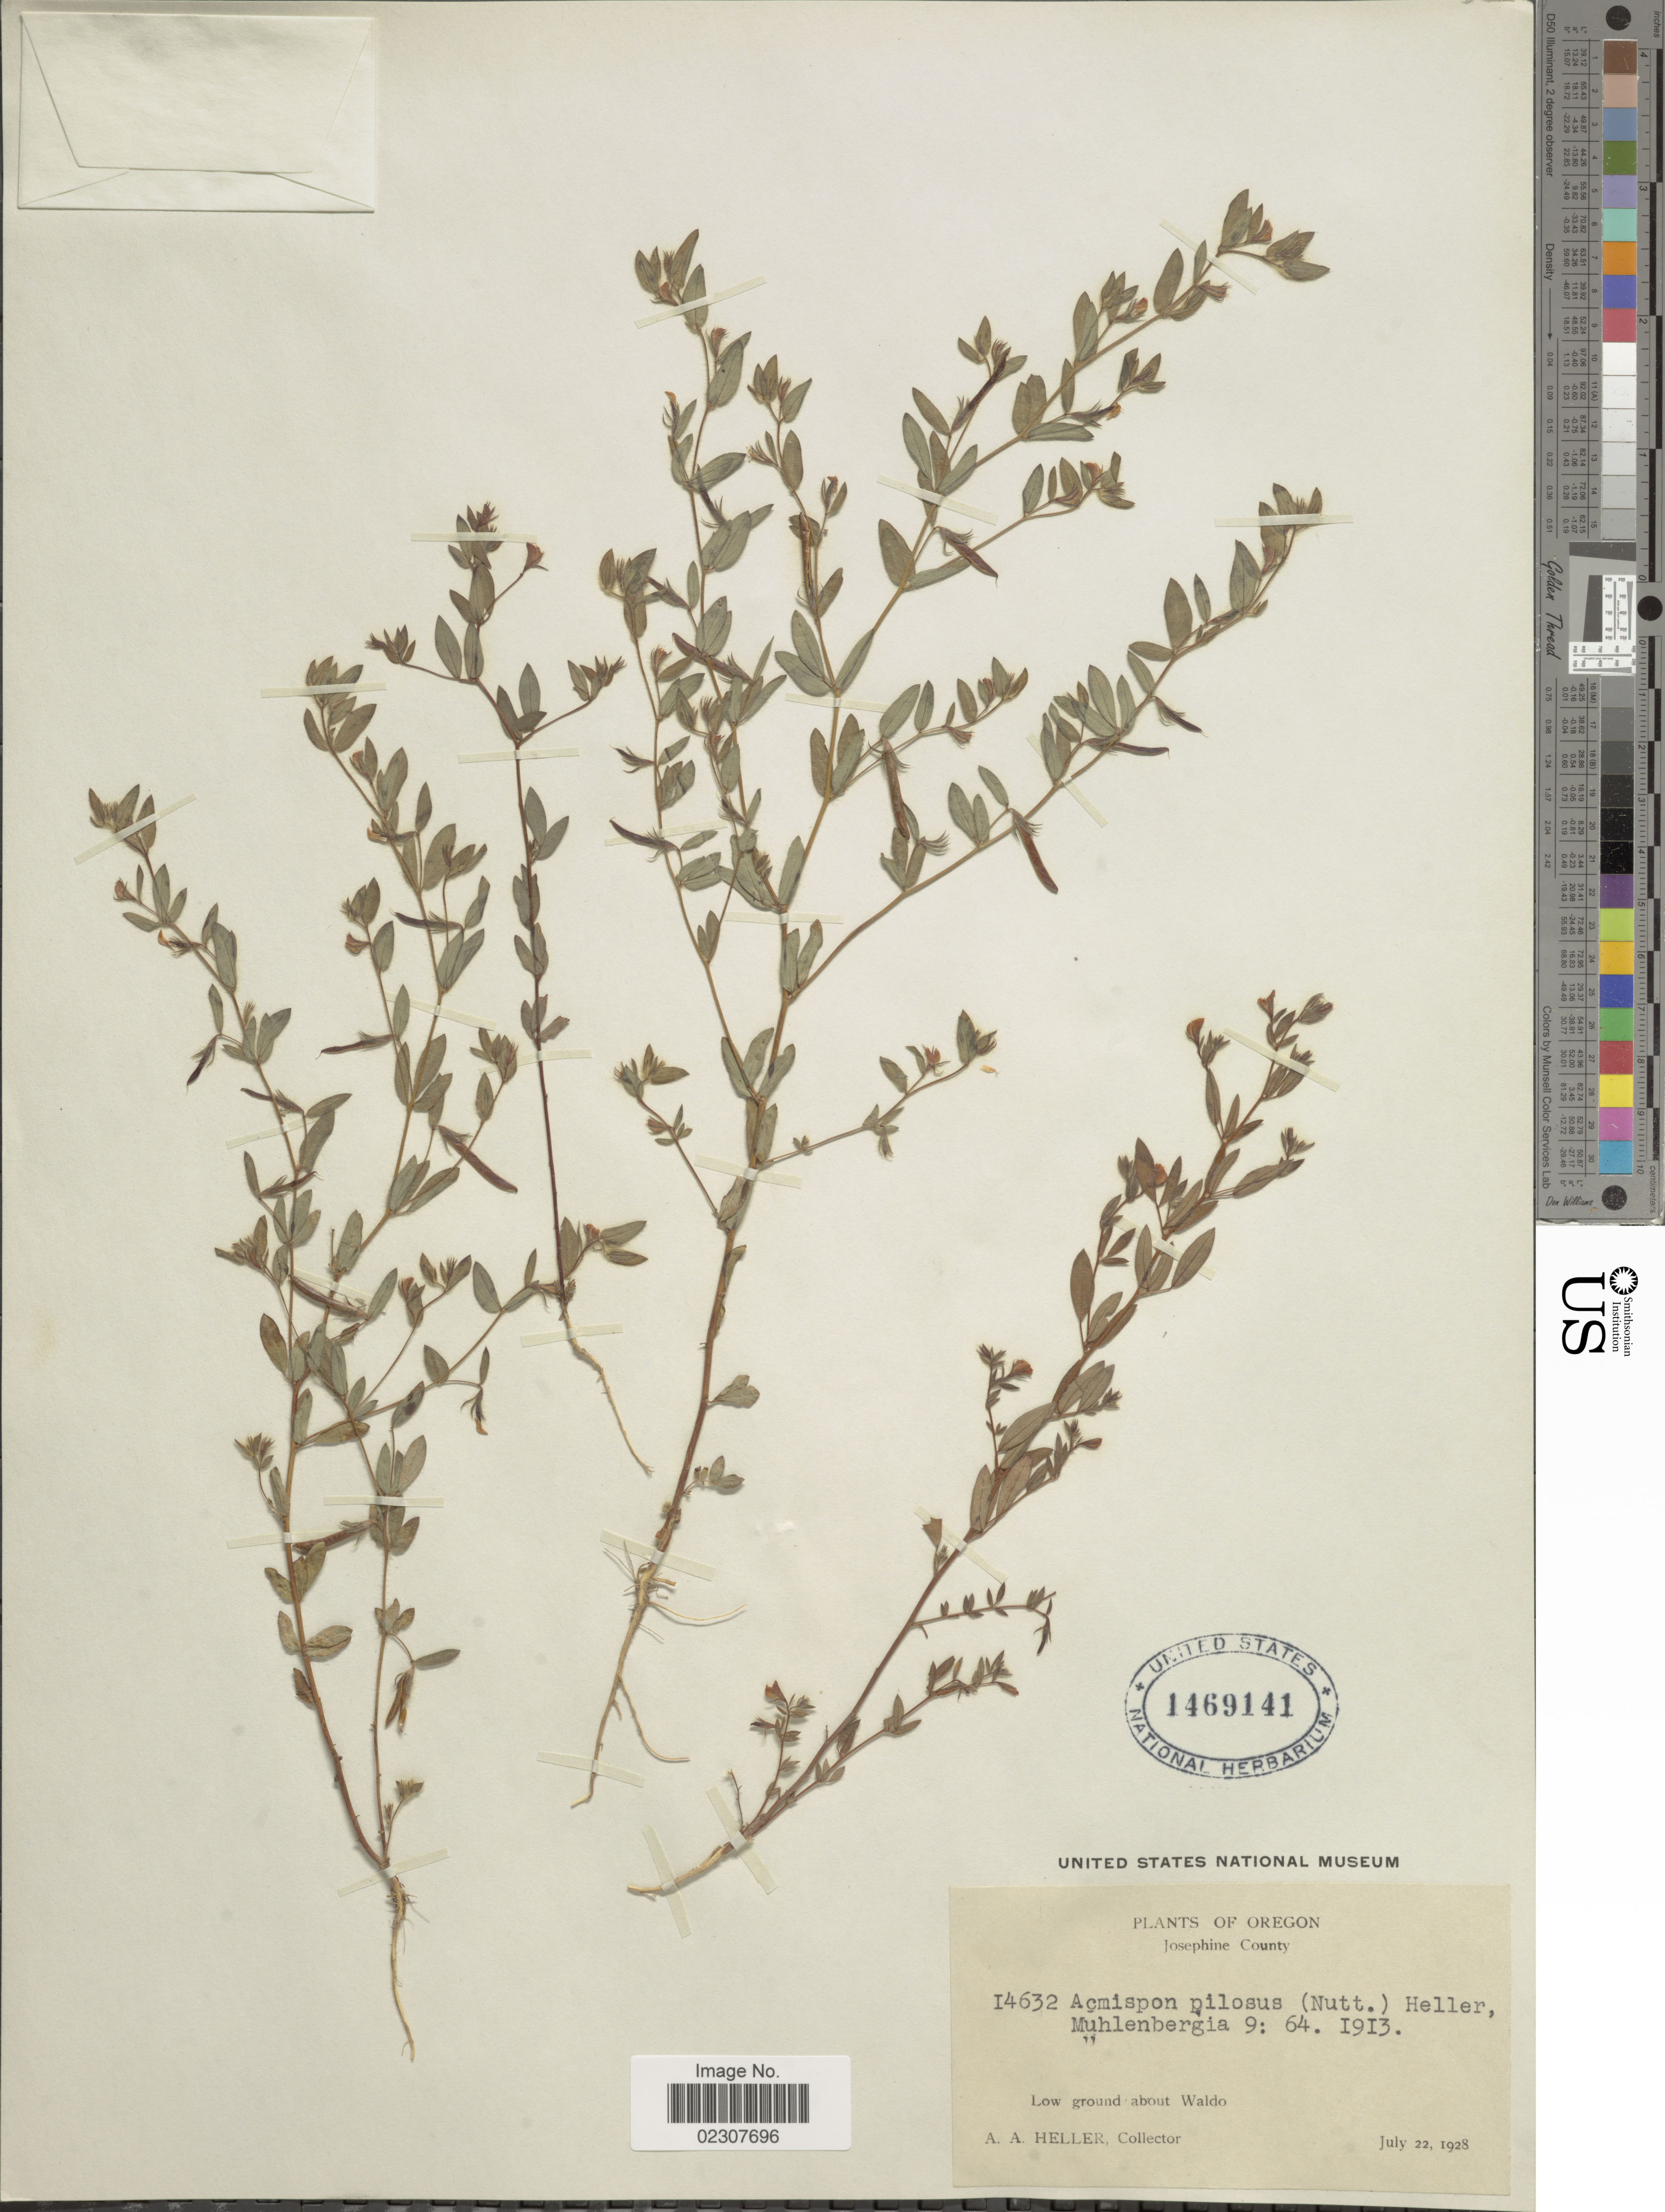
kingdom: Plantae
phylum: Tracheophyta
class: Magnoliopsida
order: Fabales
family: Fabaceae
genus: Acmispon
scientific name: Acmispon pilosus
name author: (Nutt.) A. Heller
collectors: A. A. Heller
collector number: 14632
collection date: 1928-07-22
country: United States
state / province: Oregon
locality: Josephine County, Low ground about Waldo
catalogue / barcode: US 1469141